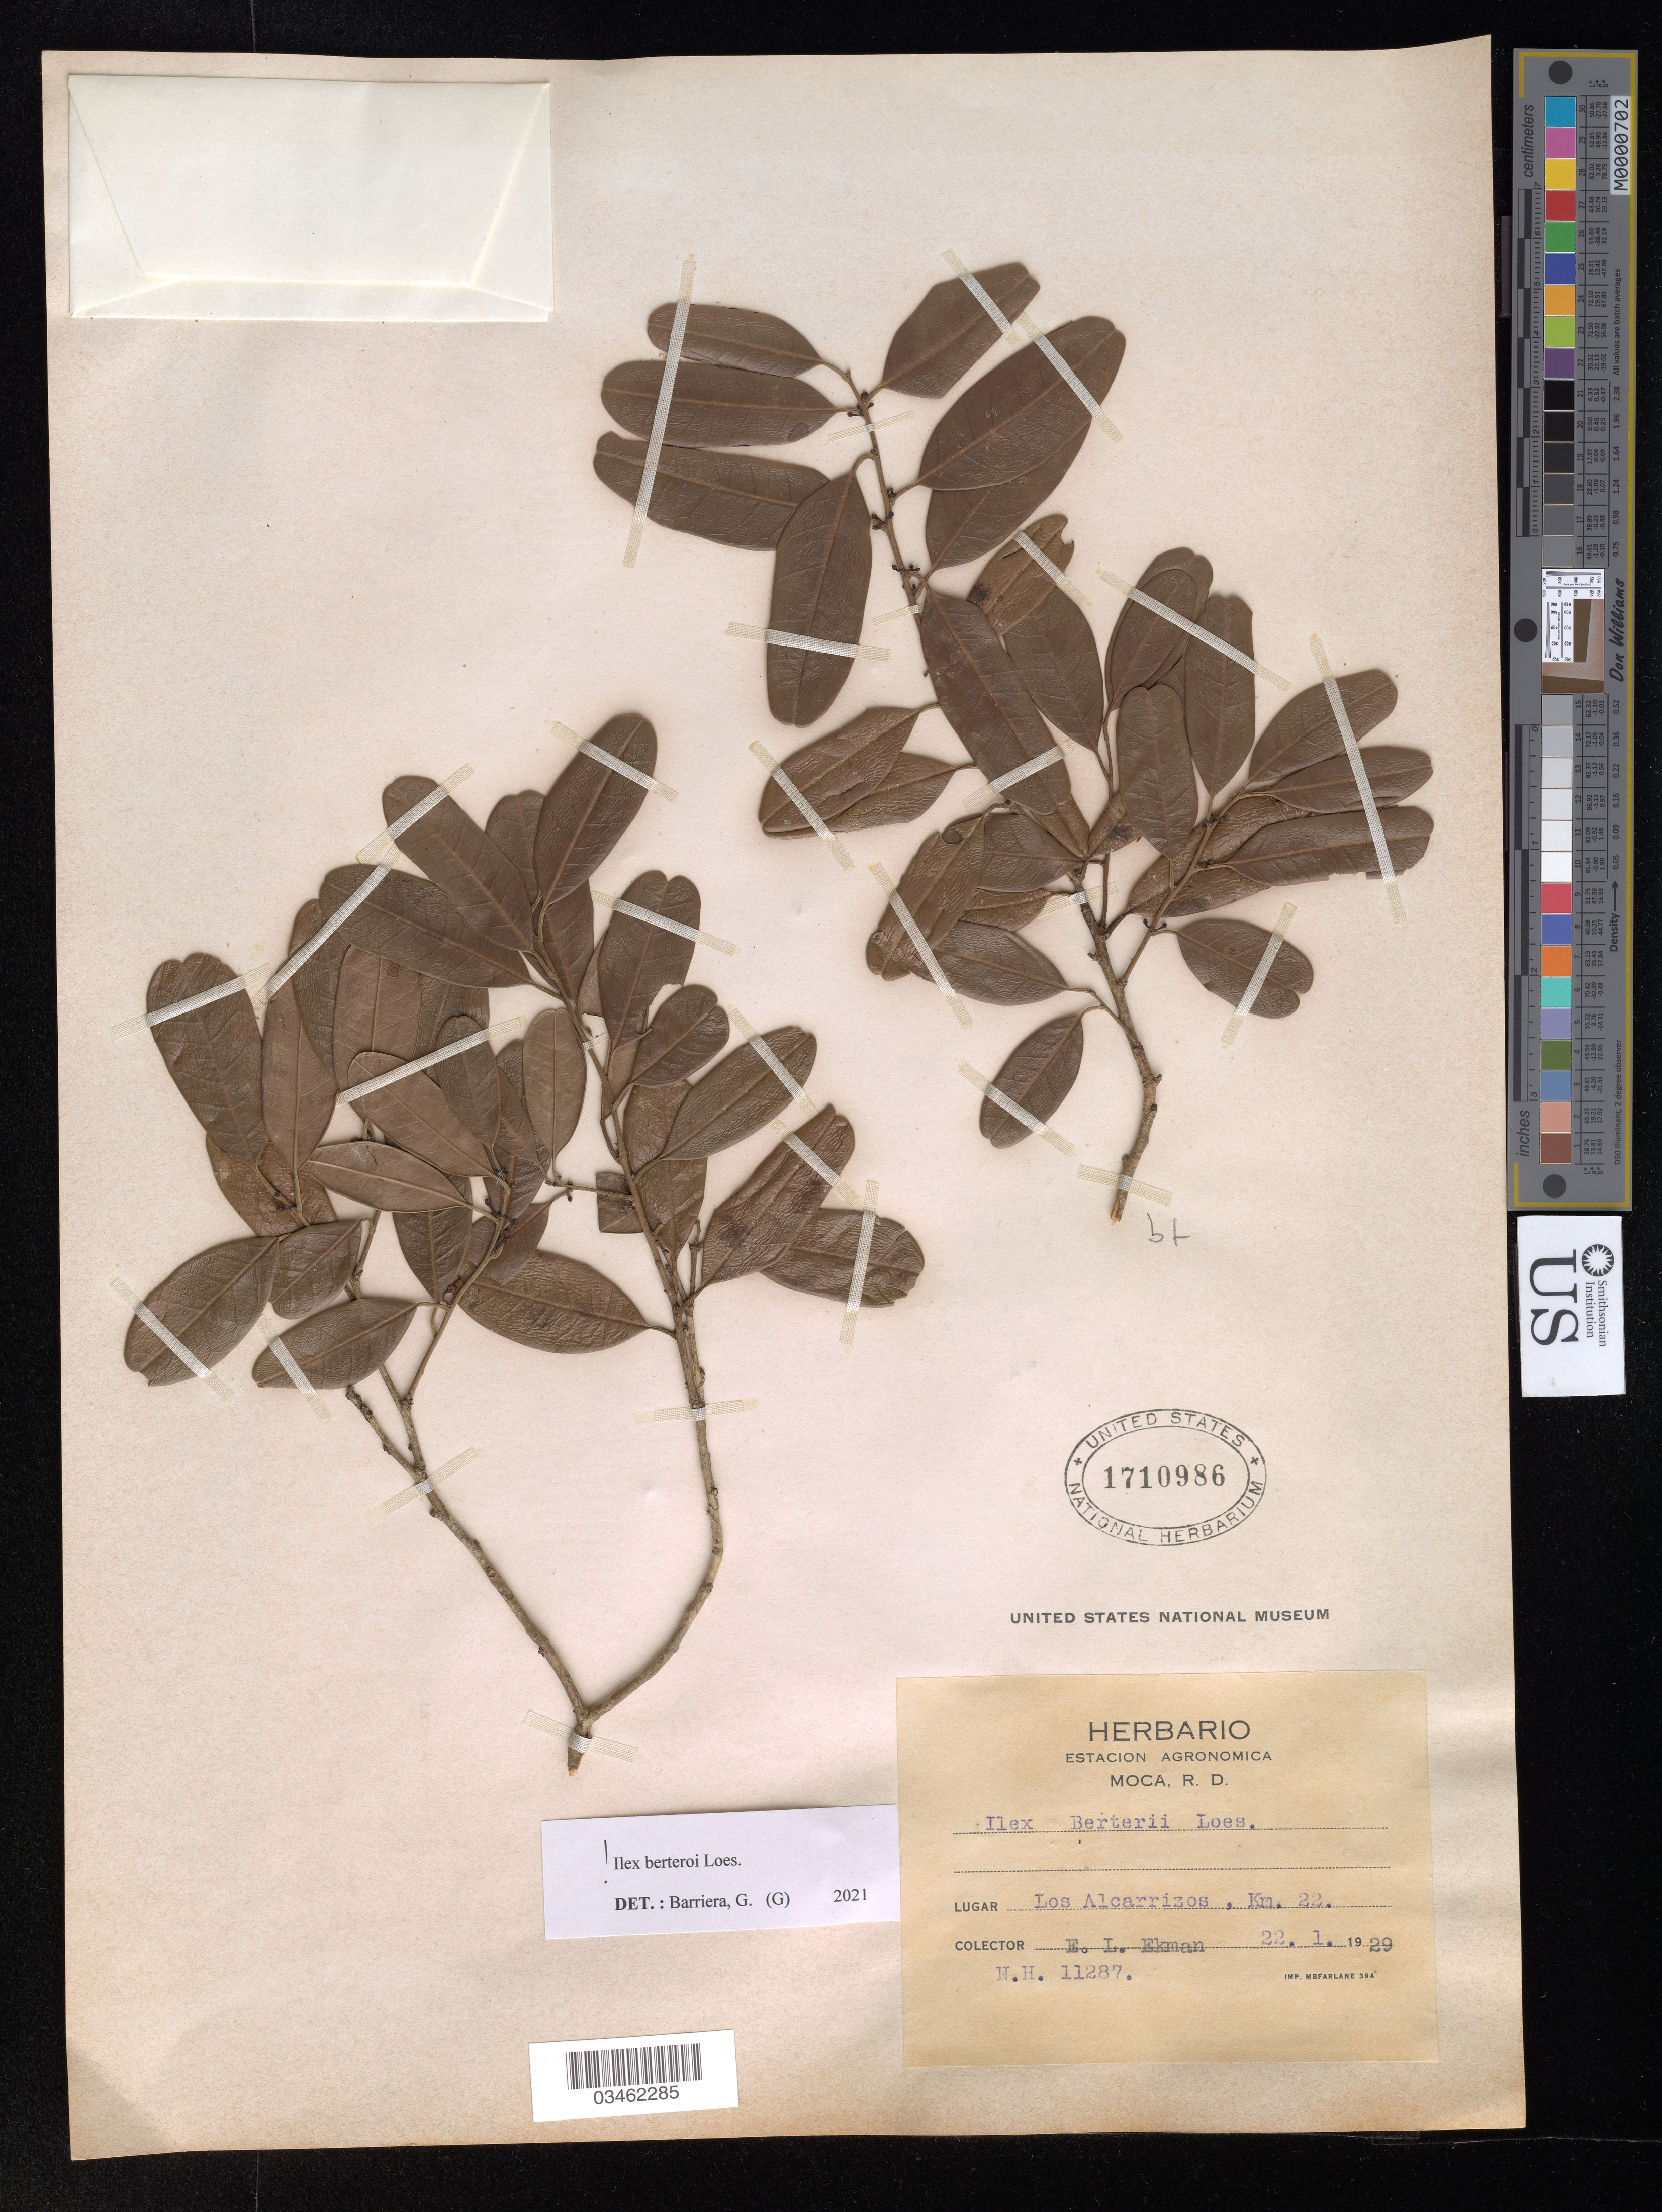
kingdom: Plantae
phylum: Tracheophyta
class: Magnoliopsida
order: Aquifoliales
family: Aquifoliaceae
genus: Ilex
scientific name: Ilex berteroi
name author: Loes.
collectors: E. L. Ekman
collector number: N. H. 11287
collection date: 1929-01-22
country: Dominican Republic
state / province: Santo Domingo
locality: Los Alcarrizos, Km. 22.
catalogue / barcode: US 1710986